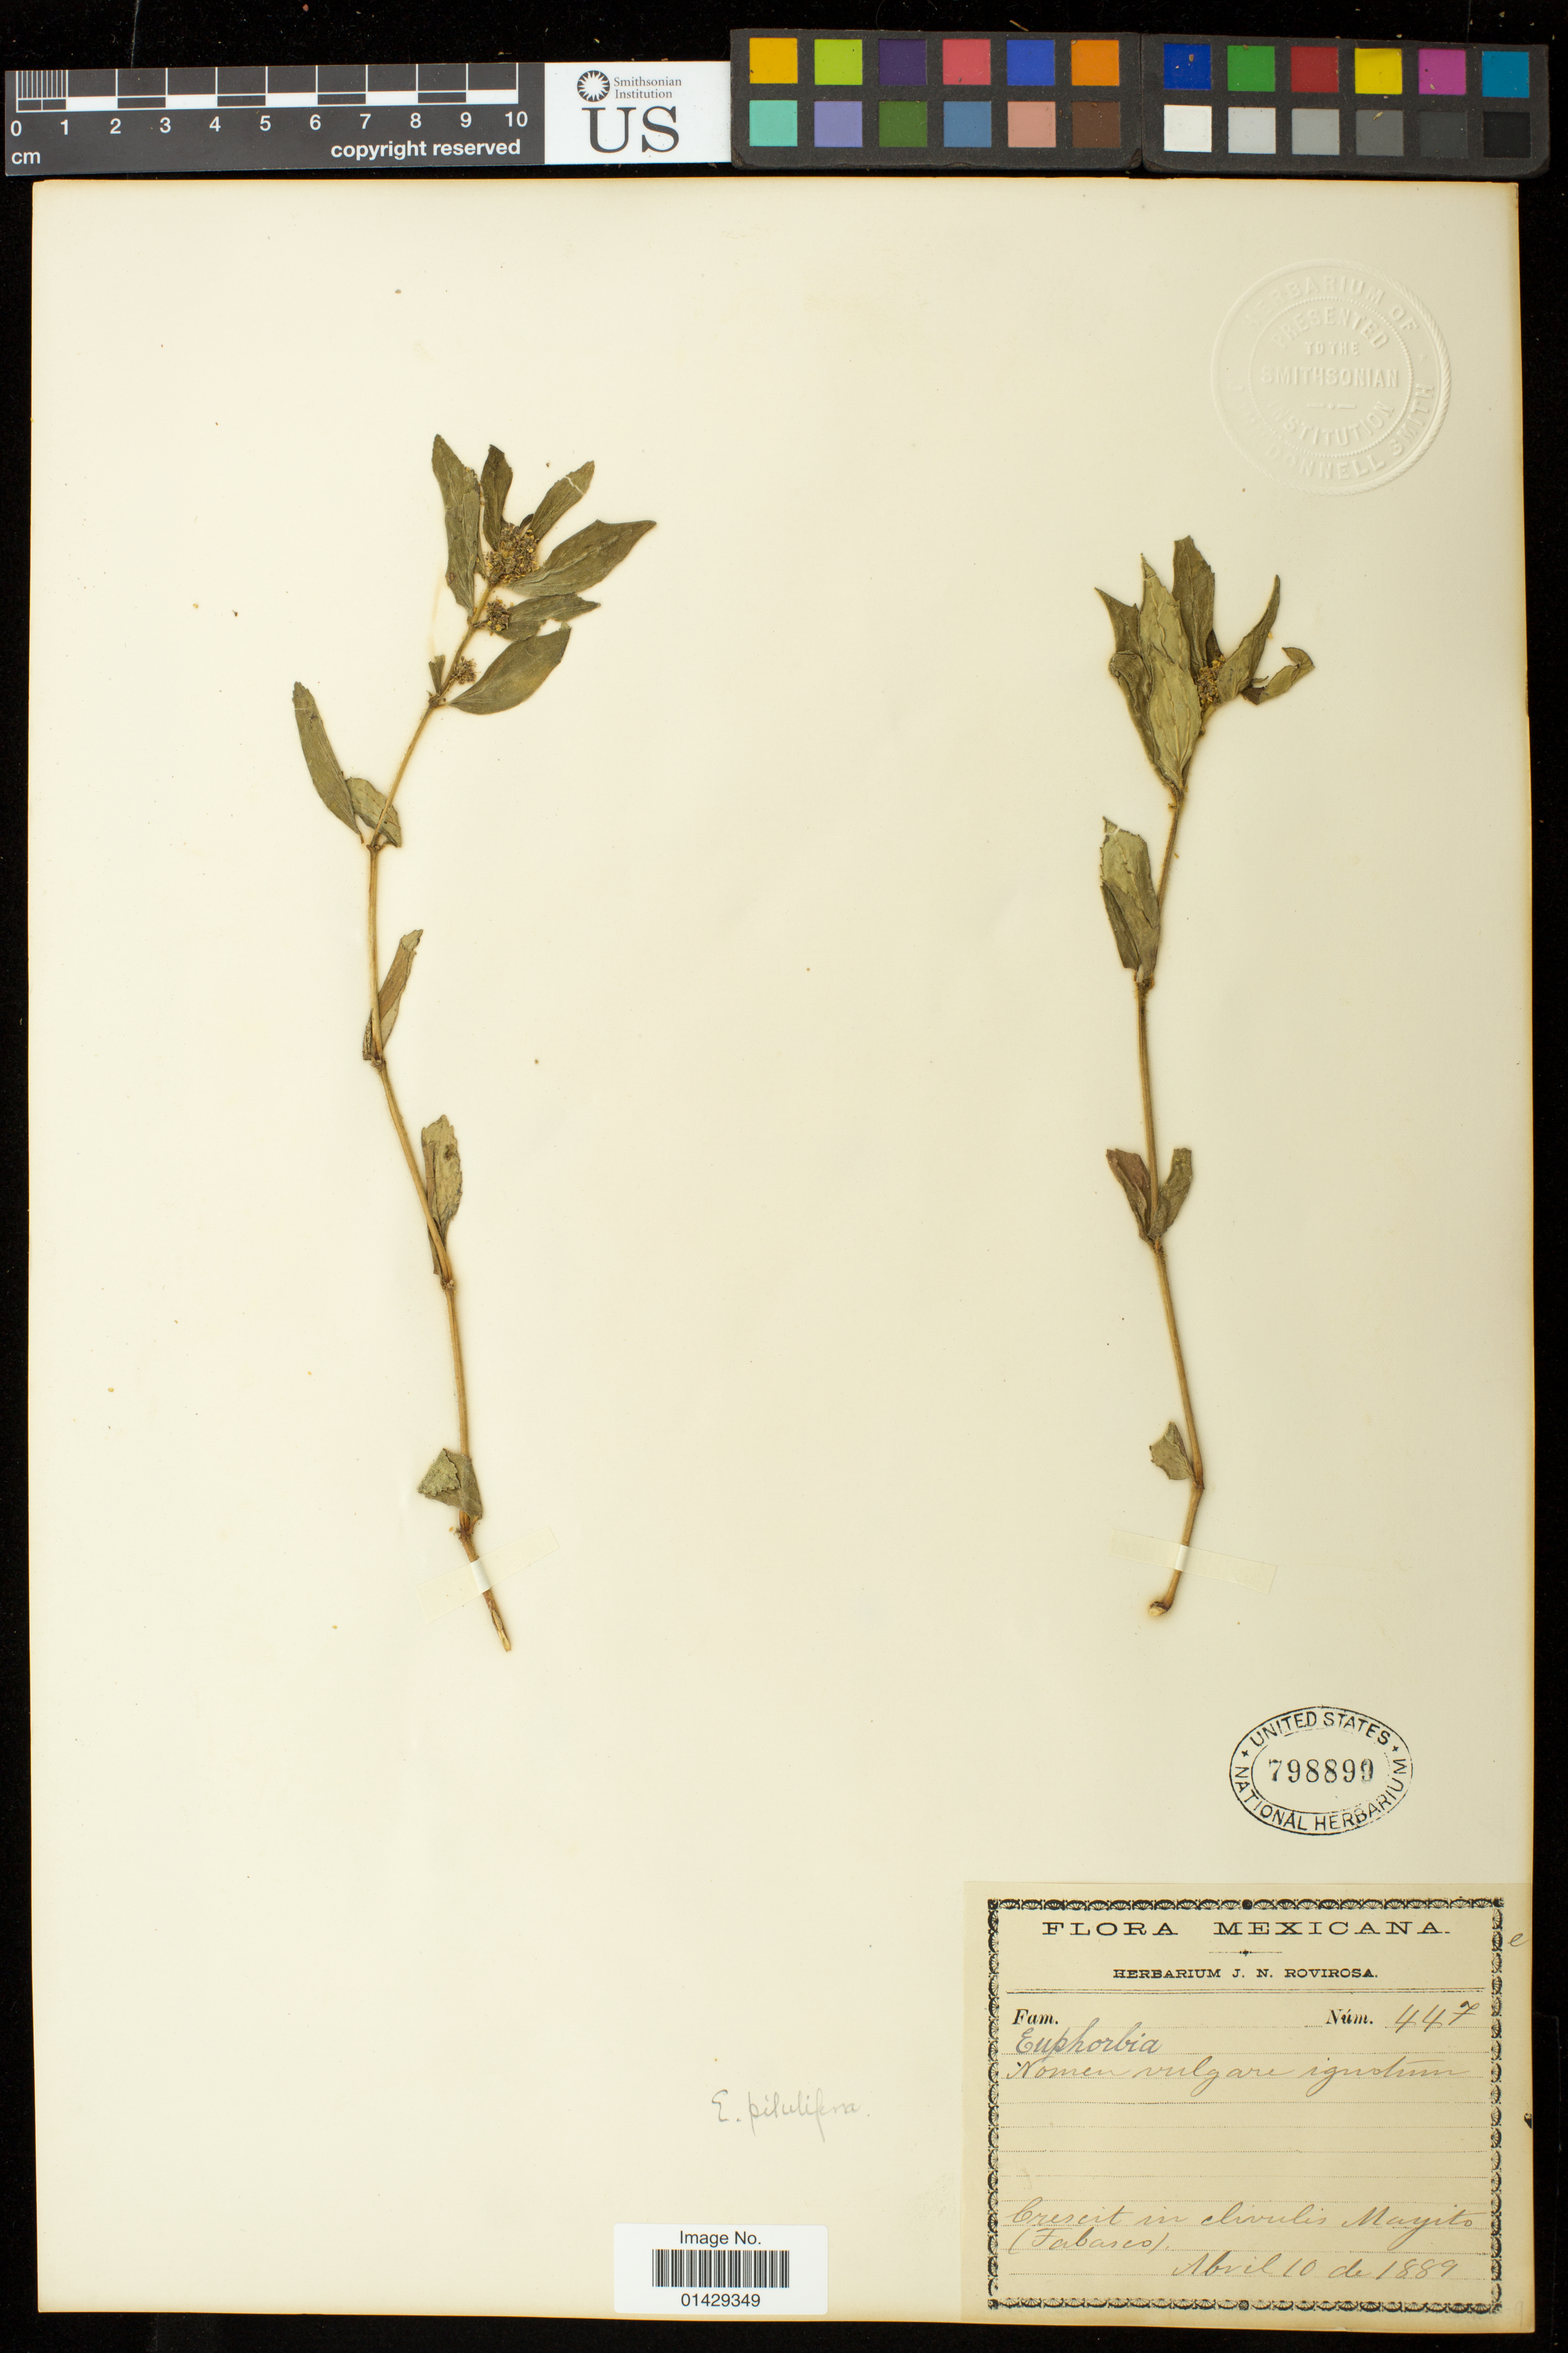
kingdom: Plantae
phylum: Tracheophyta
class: Magnoliopsida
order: Malpighiales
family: Euphorbiaceae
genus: Euphorbia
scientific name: Euphorbia hirta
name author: L.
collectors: J. N. Rovirosa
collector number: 447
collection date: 1889-04-10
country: Mexico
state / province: Tabasco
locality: Mayito (Tabasco).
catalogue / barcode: US 798899